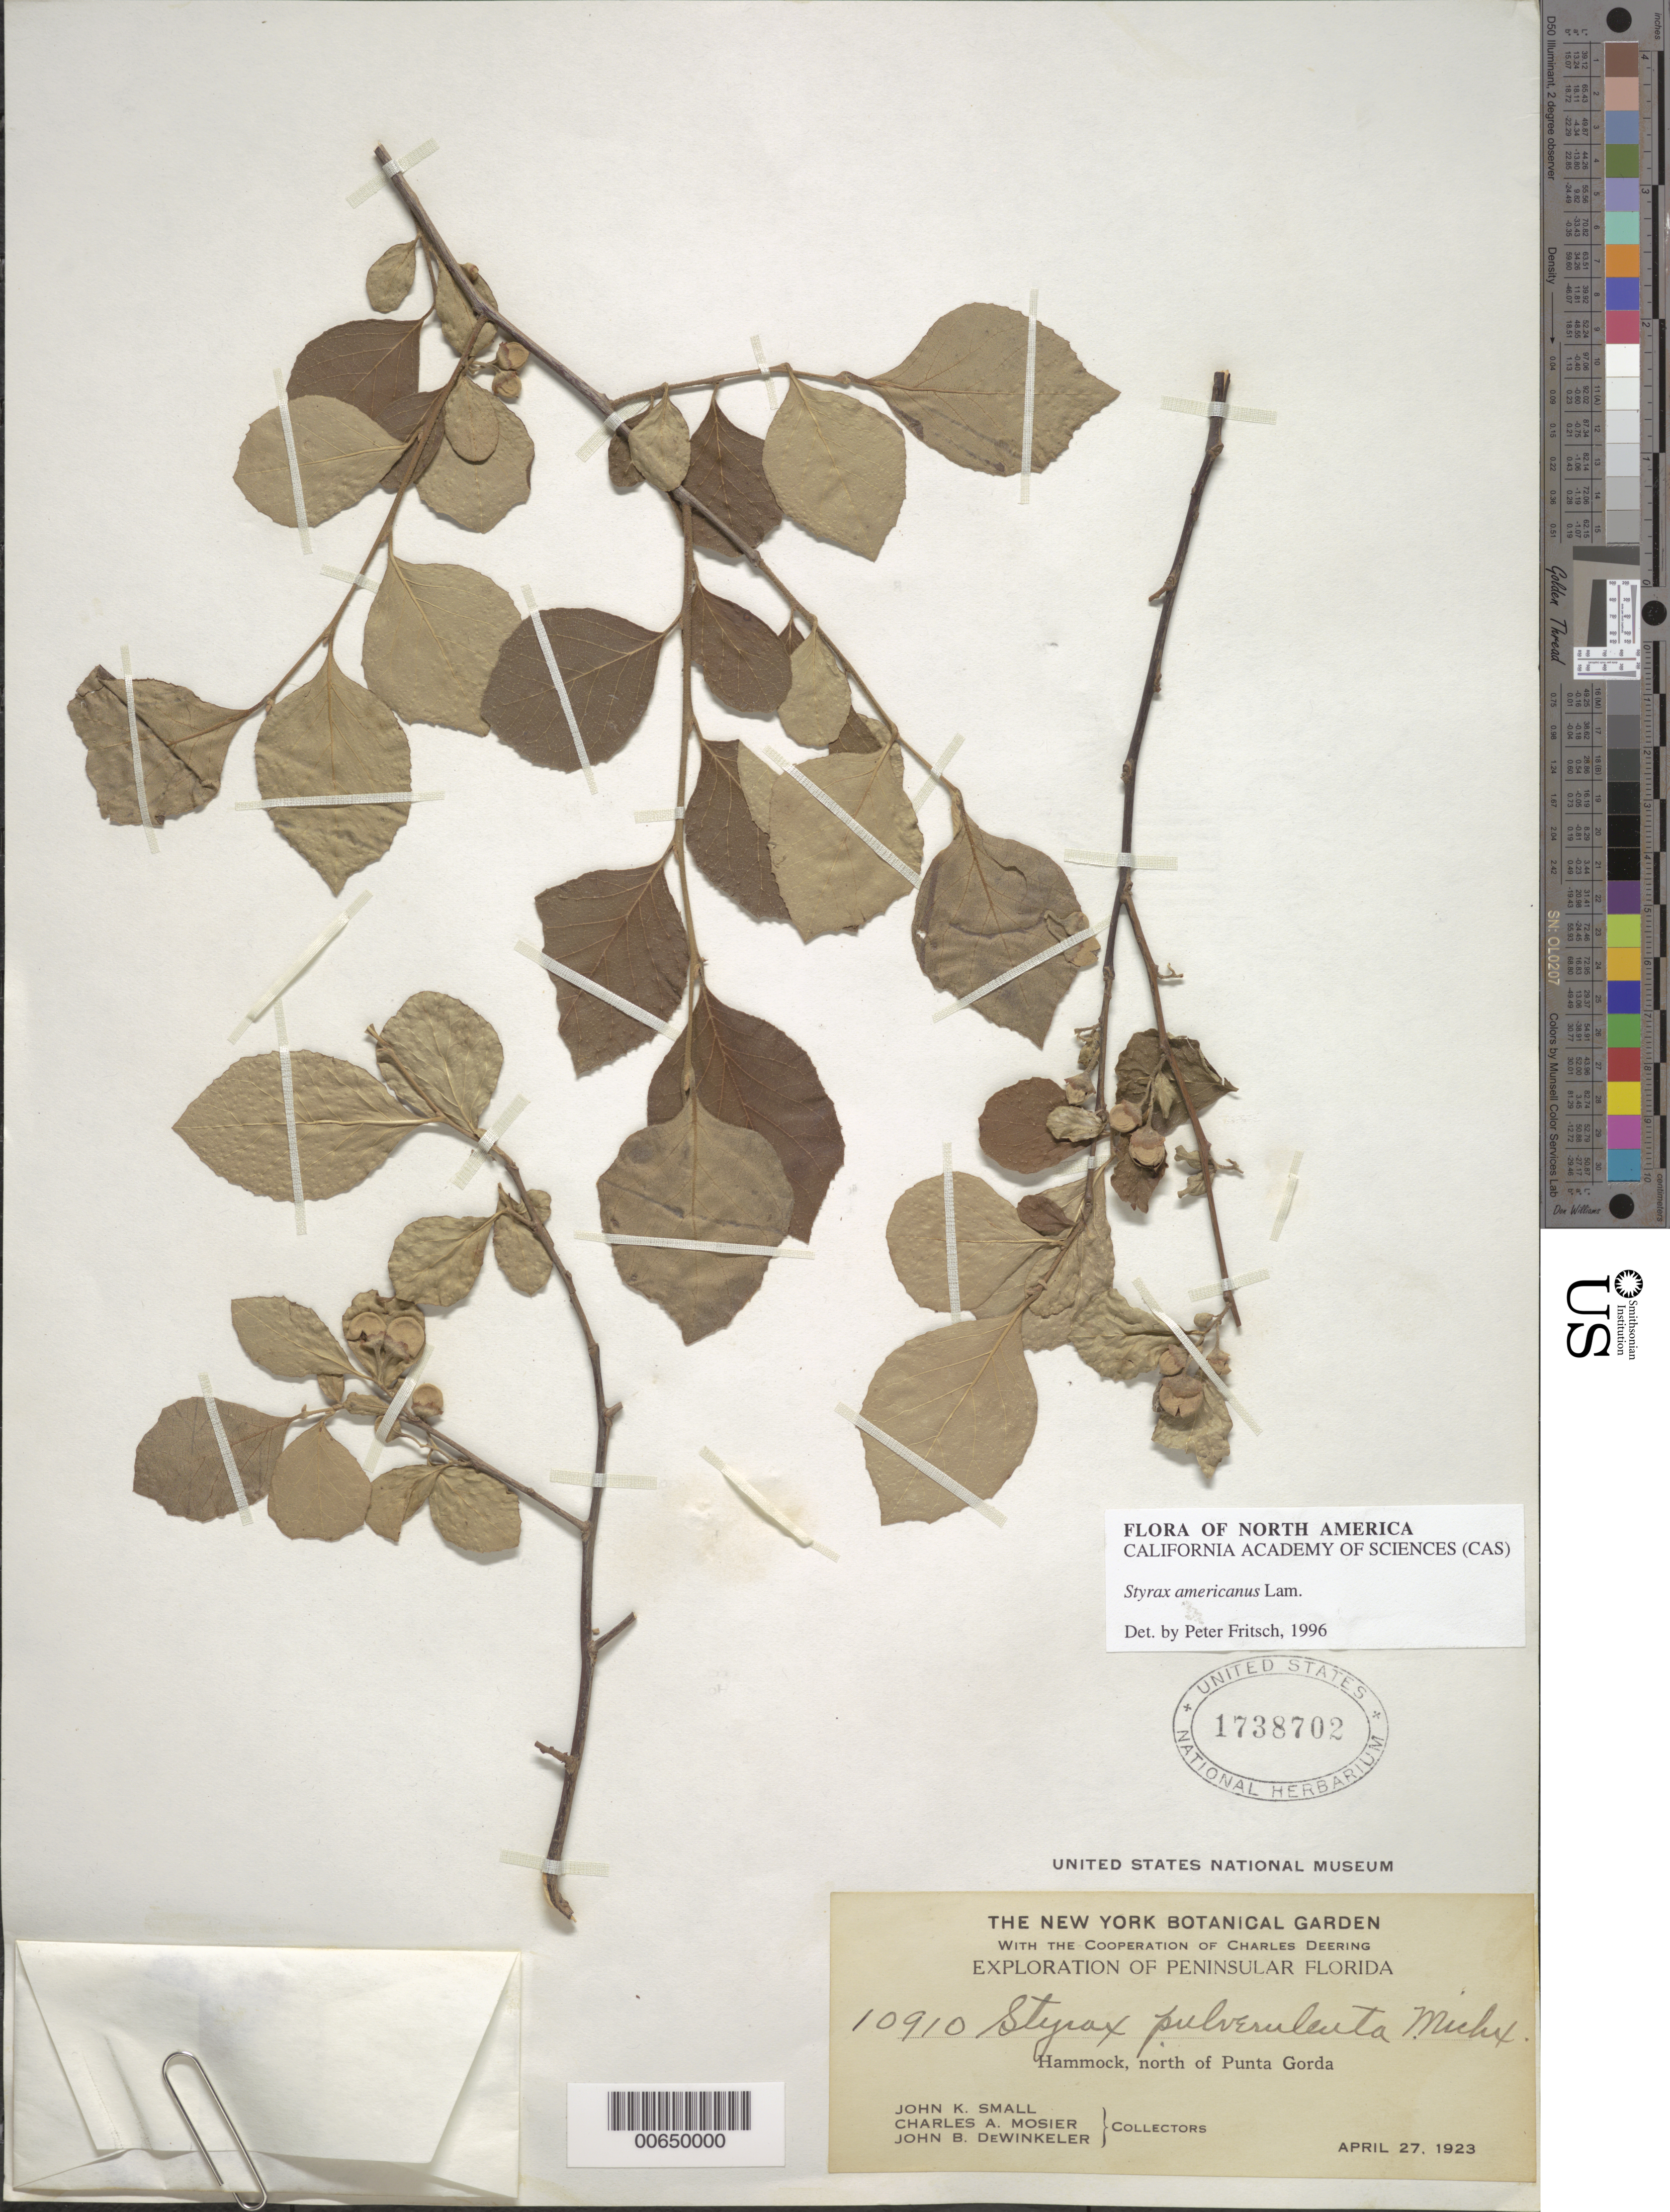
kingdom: Plantae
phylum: Tracheophyta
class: Magnoliopsida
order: Ericales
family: Styracaceae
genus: Styrax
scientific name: Styrax americanus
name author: Lam.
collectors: J. K. Small, J. DeWinkeler & C. A. Mosier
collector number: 10910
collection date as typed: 27 Apr 1923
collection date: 1923-04-27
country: United States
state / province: Florida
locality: N of Punta Gorda.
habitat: Hammock.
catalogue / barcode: US 1738702